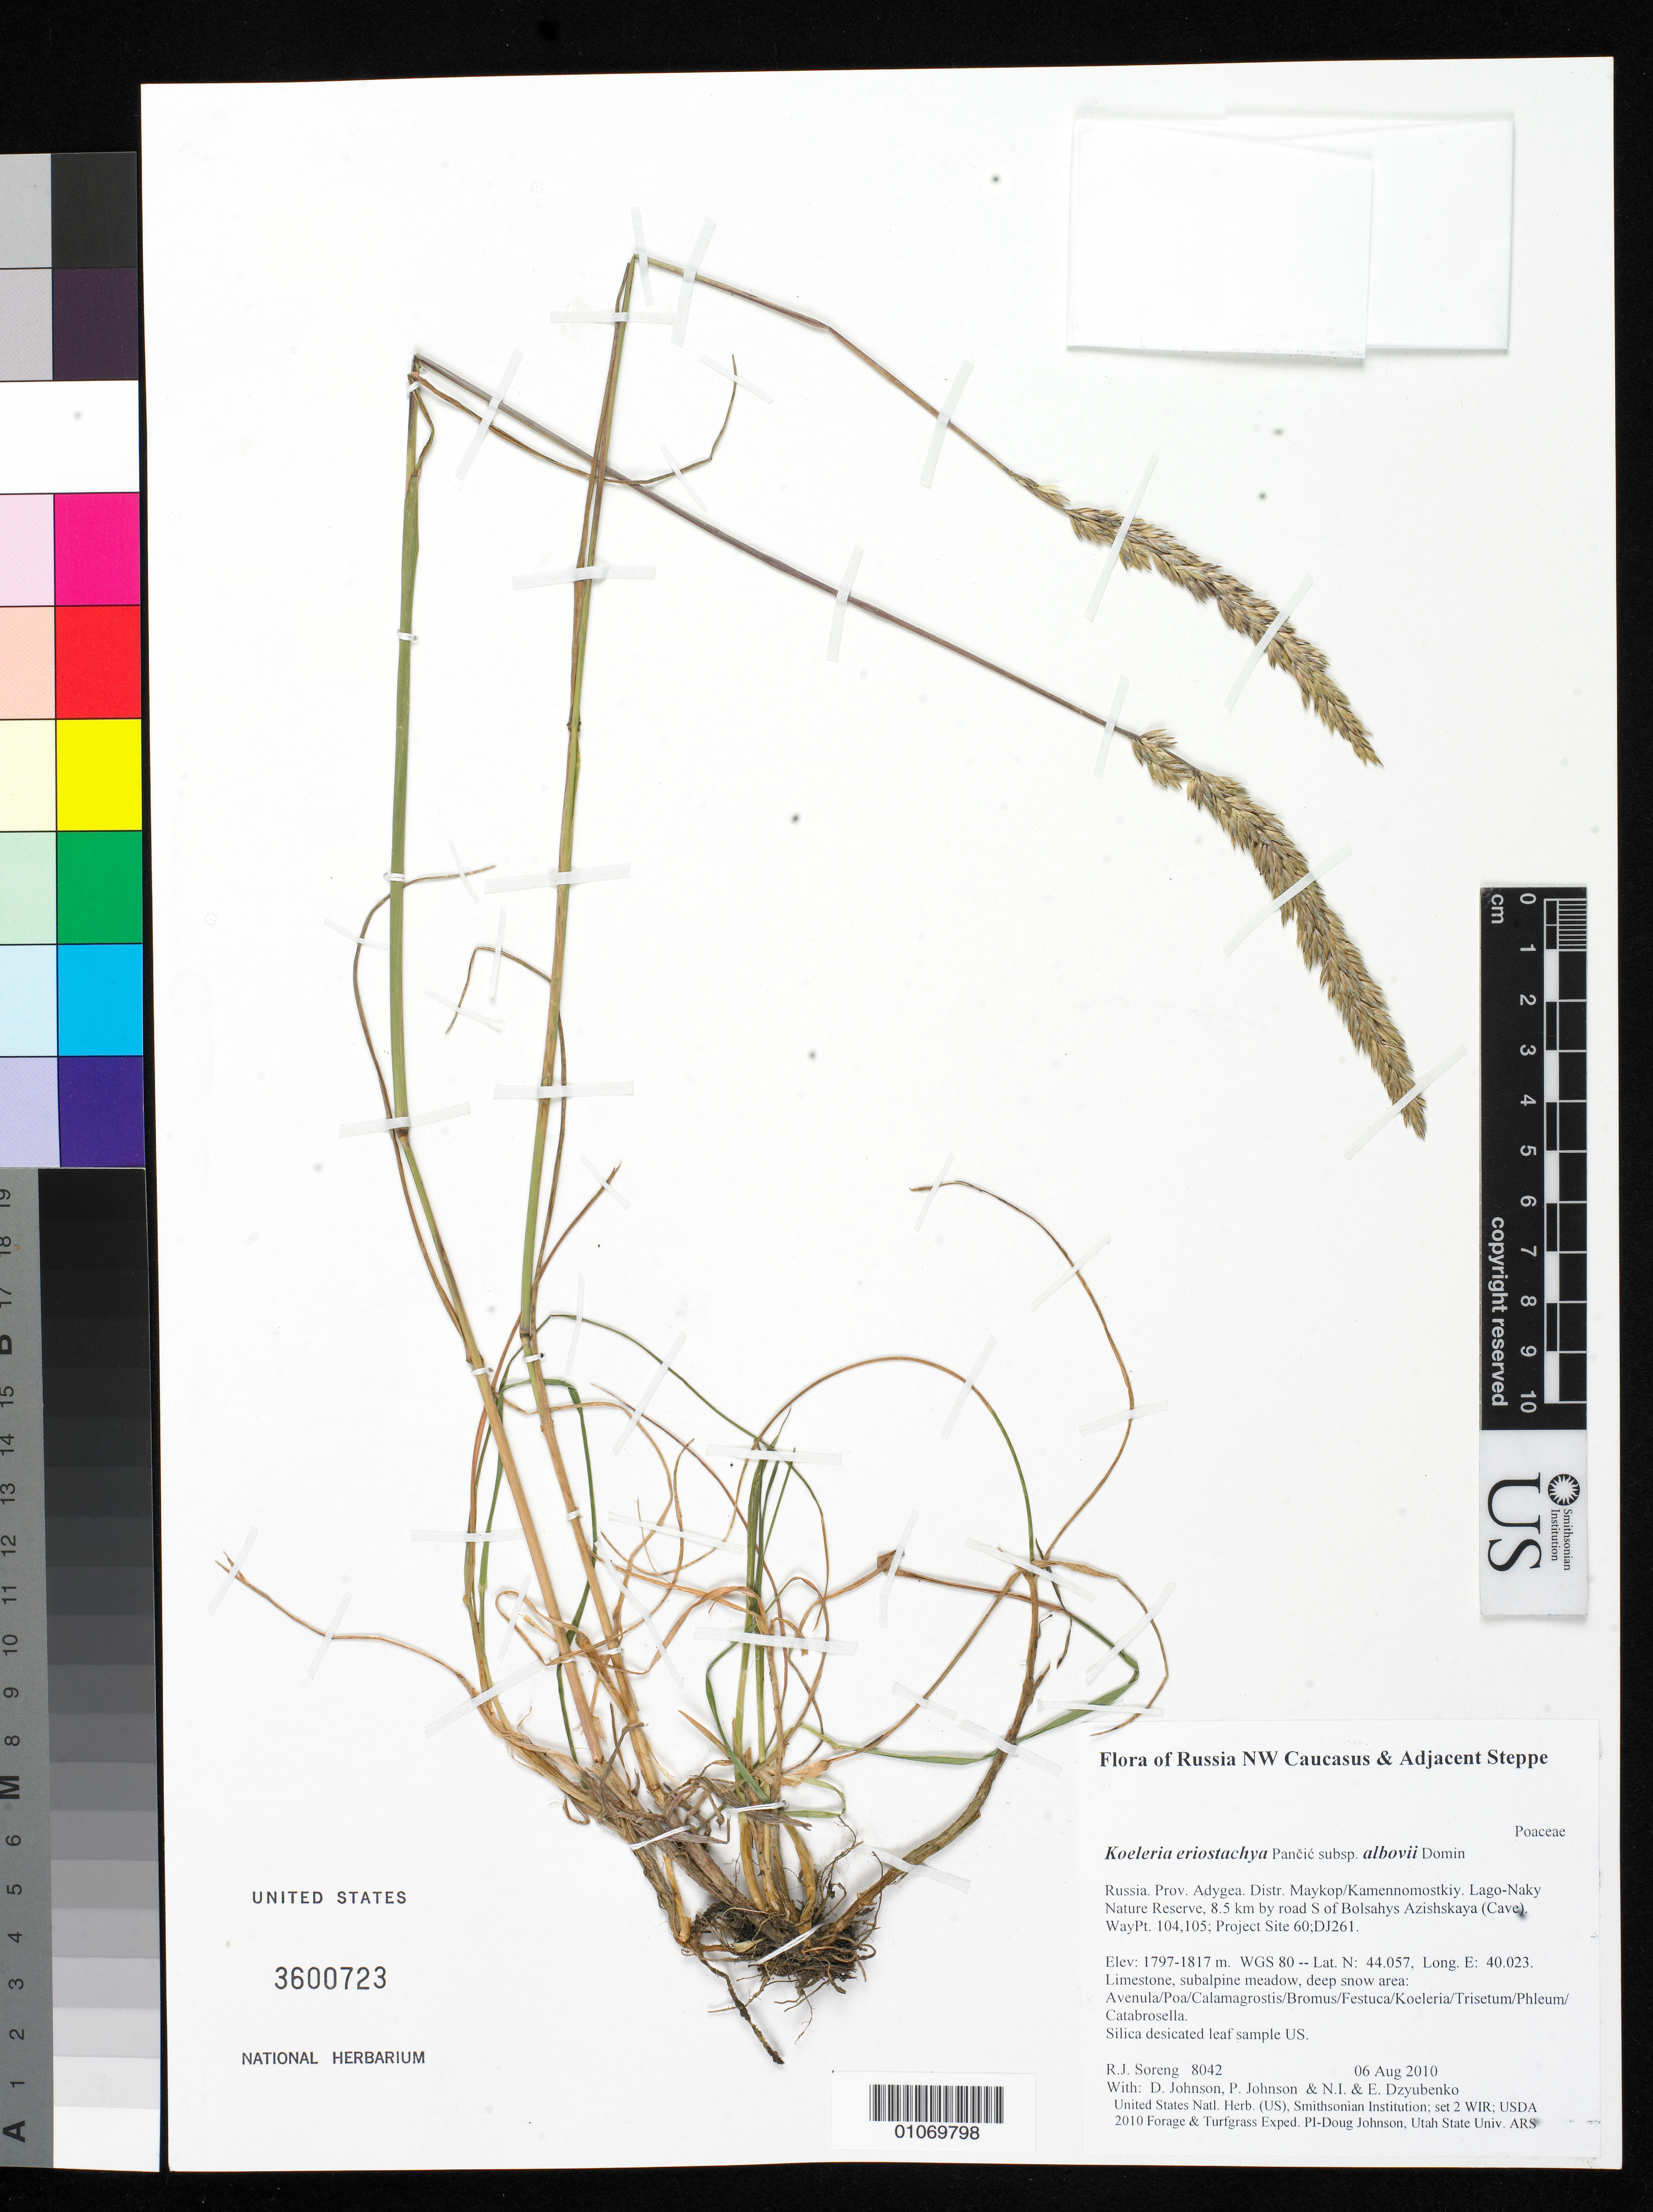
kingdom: Plantae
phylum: Tracheophyta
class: Liliopsida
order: Poales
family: Poaceae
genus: Koeleria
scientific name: Koeleria eriostachya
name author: Pančić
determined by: Barberá, P.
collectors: R. J. Soreng, D. Johnson, P. Johnson, N. Dzyubenko & E. Dzyubenko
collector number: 8042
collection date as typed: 06 Aug 2010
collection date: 2010-08-06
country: Russian Federation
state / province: Adygea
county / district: Maykop/Kamennomostkiy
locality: Lago-Naky Nature Reserve, 8.5 km by road S of Bolsahys Azishskaya (Cave)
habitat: Limestone, subalpine meadow, deep snow area: Avenula/Poa/Calamagrostis/Bromus/Festuca/Koeleria/Trisetum/Phleum/Catabrosella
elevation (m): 1797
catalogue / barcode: US 3600723